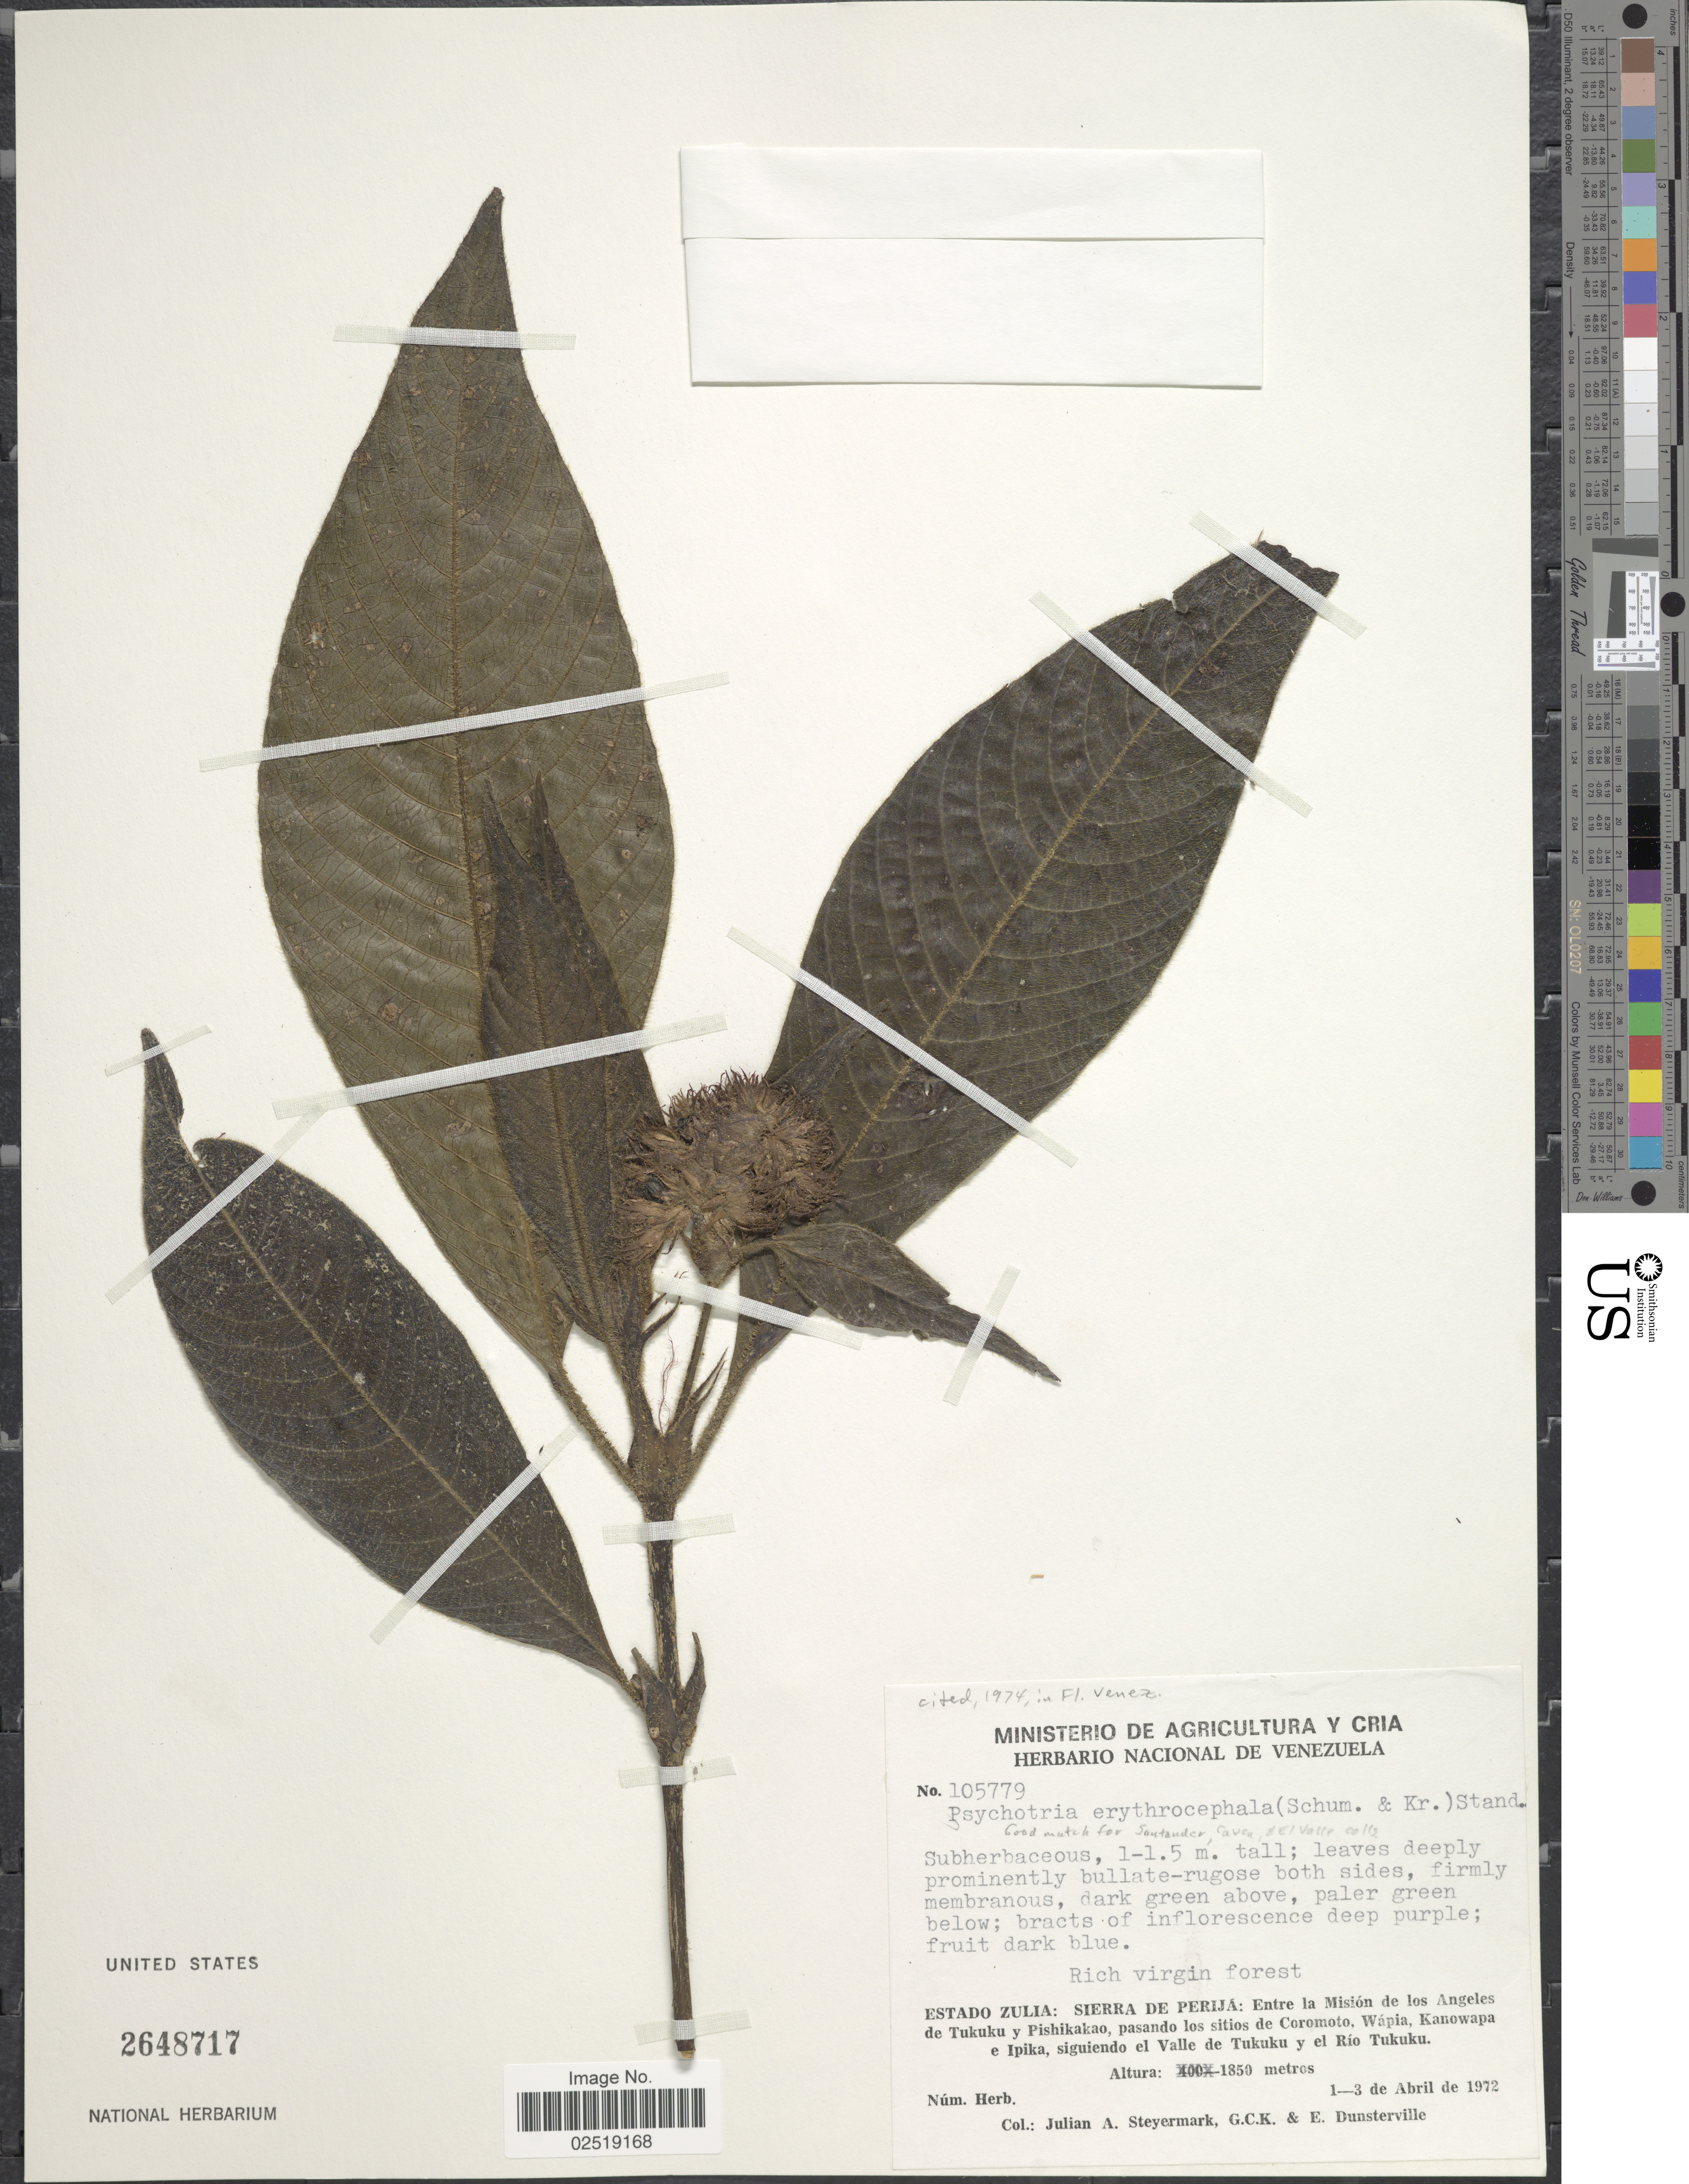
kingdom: Plantae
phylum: Tracheophyta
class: Magnoliopsida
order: Gentianales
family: Rubiaceae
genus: Psychotria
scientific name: Psychotria erythrocephala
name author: (K. Schum. & K. Krause) Standl.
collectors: J. Steyermark, G. C. K. Dunsterville & E. Dunsterville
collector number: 105779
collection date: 1972-04-01/1972-04-03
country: Venezuela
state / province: Zulia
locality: Estado Zulia: Sierra de Perija: Entre la Mision de los Angeles de Tukuku y Pishikakao, pasando los sitios de Coromoto, Wapia Kanowapa e Ipika, siguiendo el Valle de Tukuku y el Rio Tukuku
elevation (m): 1850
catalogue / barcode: US 2648717